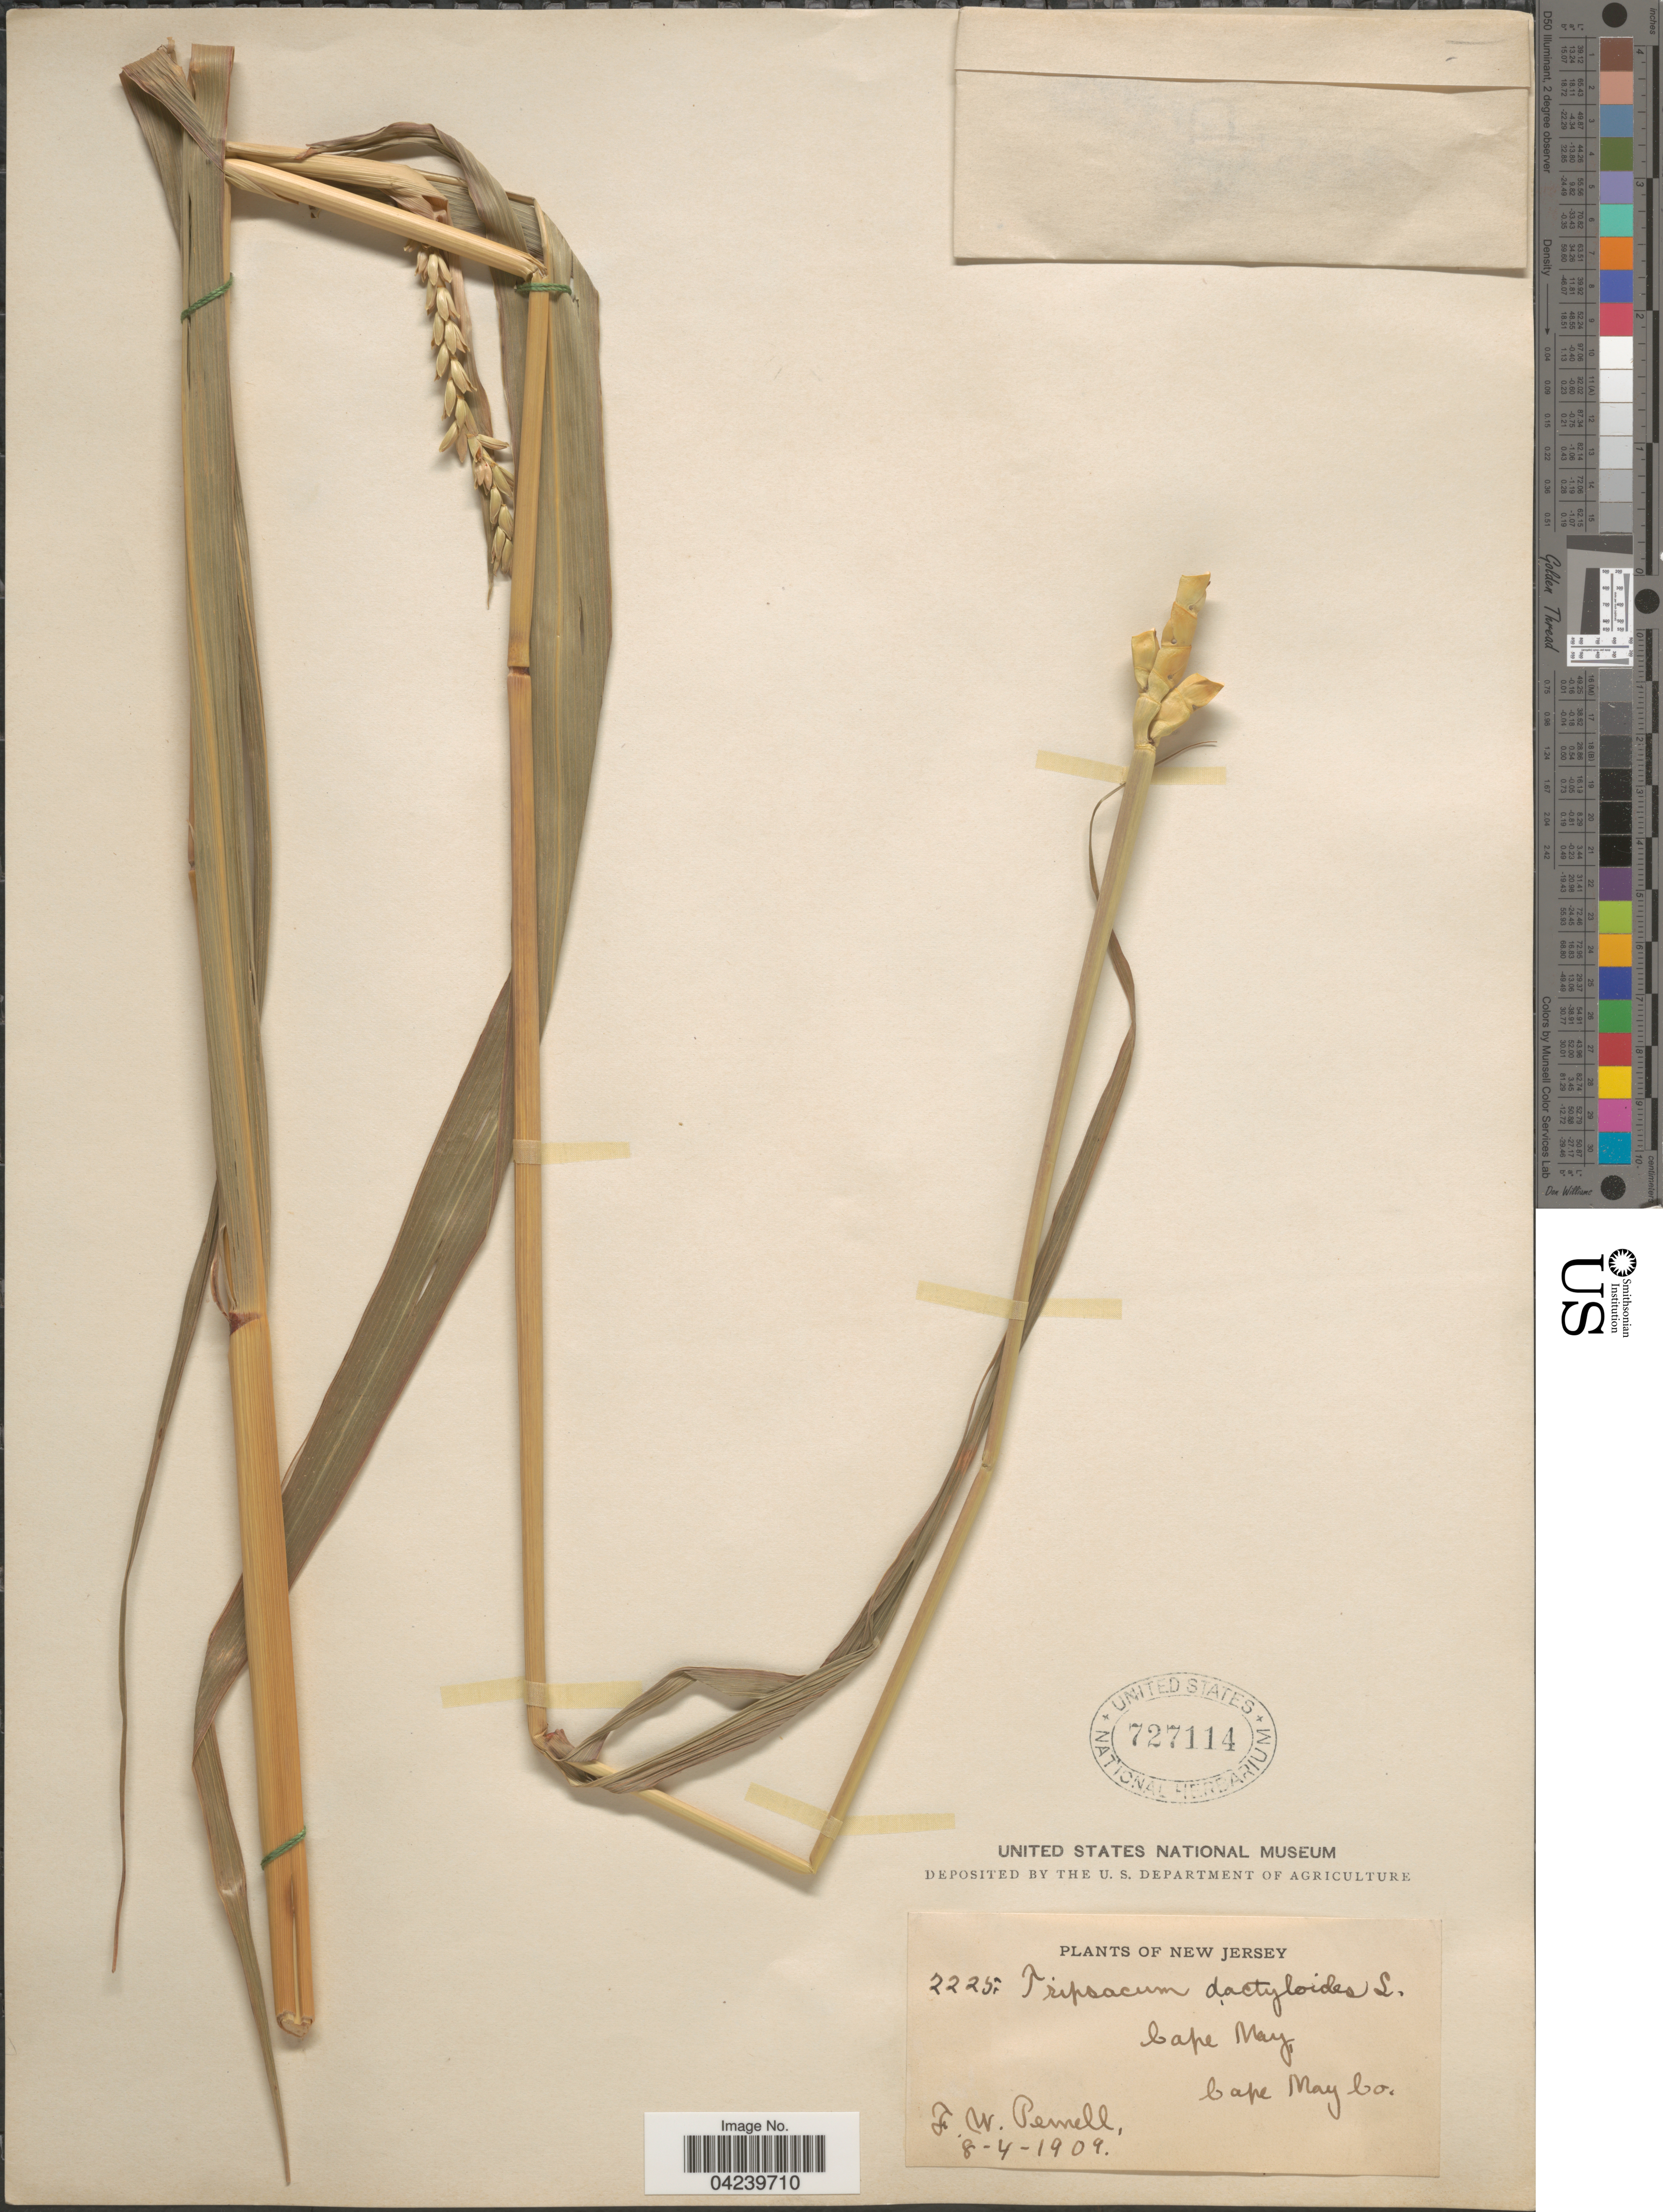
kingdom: Plantae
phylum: Tracheophyta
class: Liliopsida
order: Poales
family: Poaceae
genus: Tripsacum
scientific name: Tripsacum dactyloides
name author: (L.) L.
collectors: F. W. Pennell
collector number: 2225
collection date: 1909-08-04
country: United States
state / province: New Jersey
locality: Cape May, Cape May Co.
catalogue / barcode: US 727114